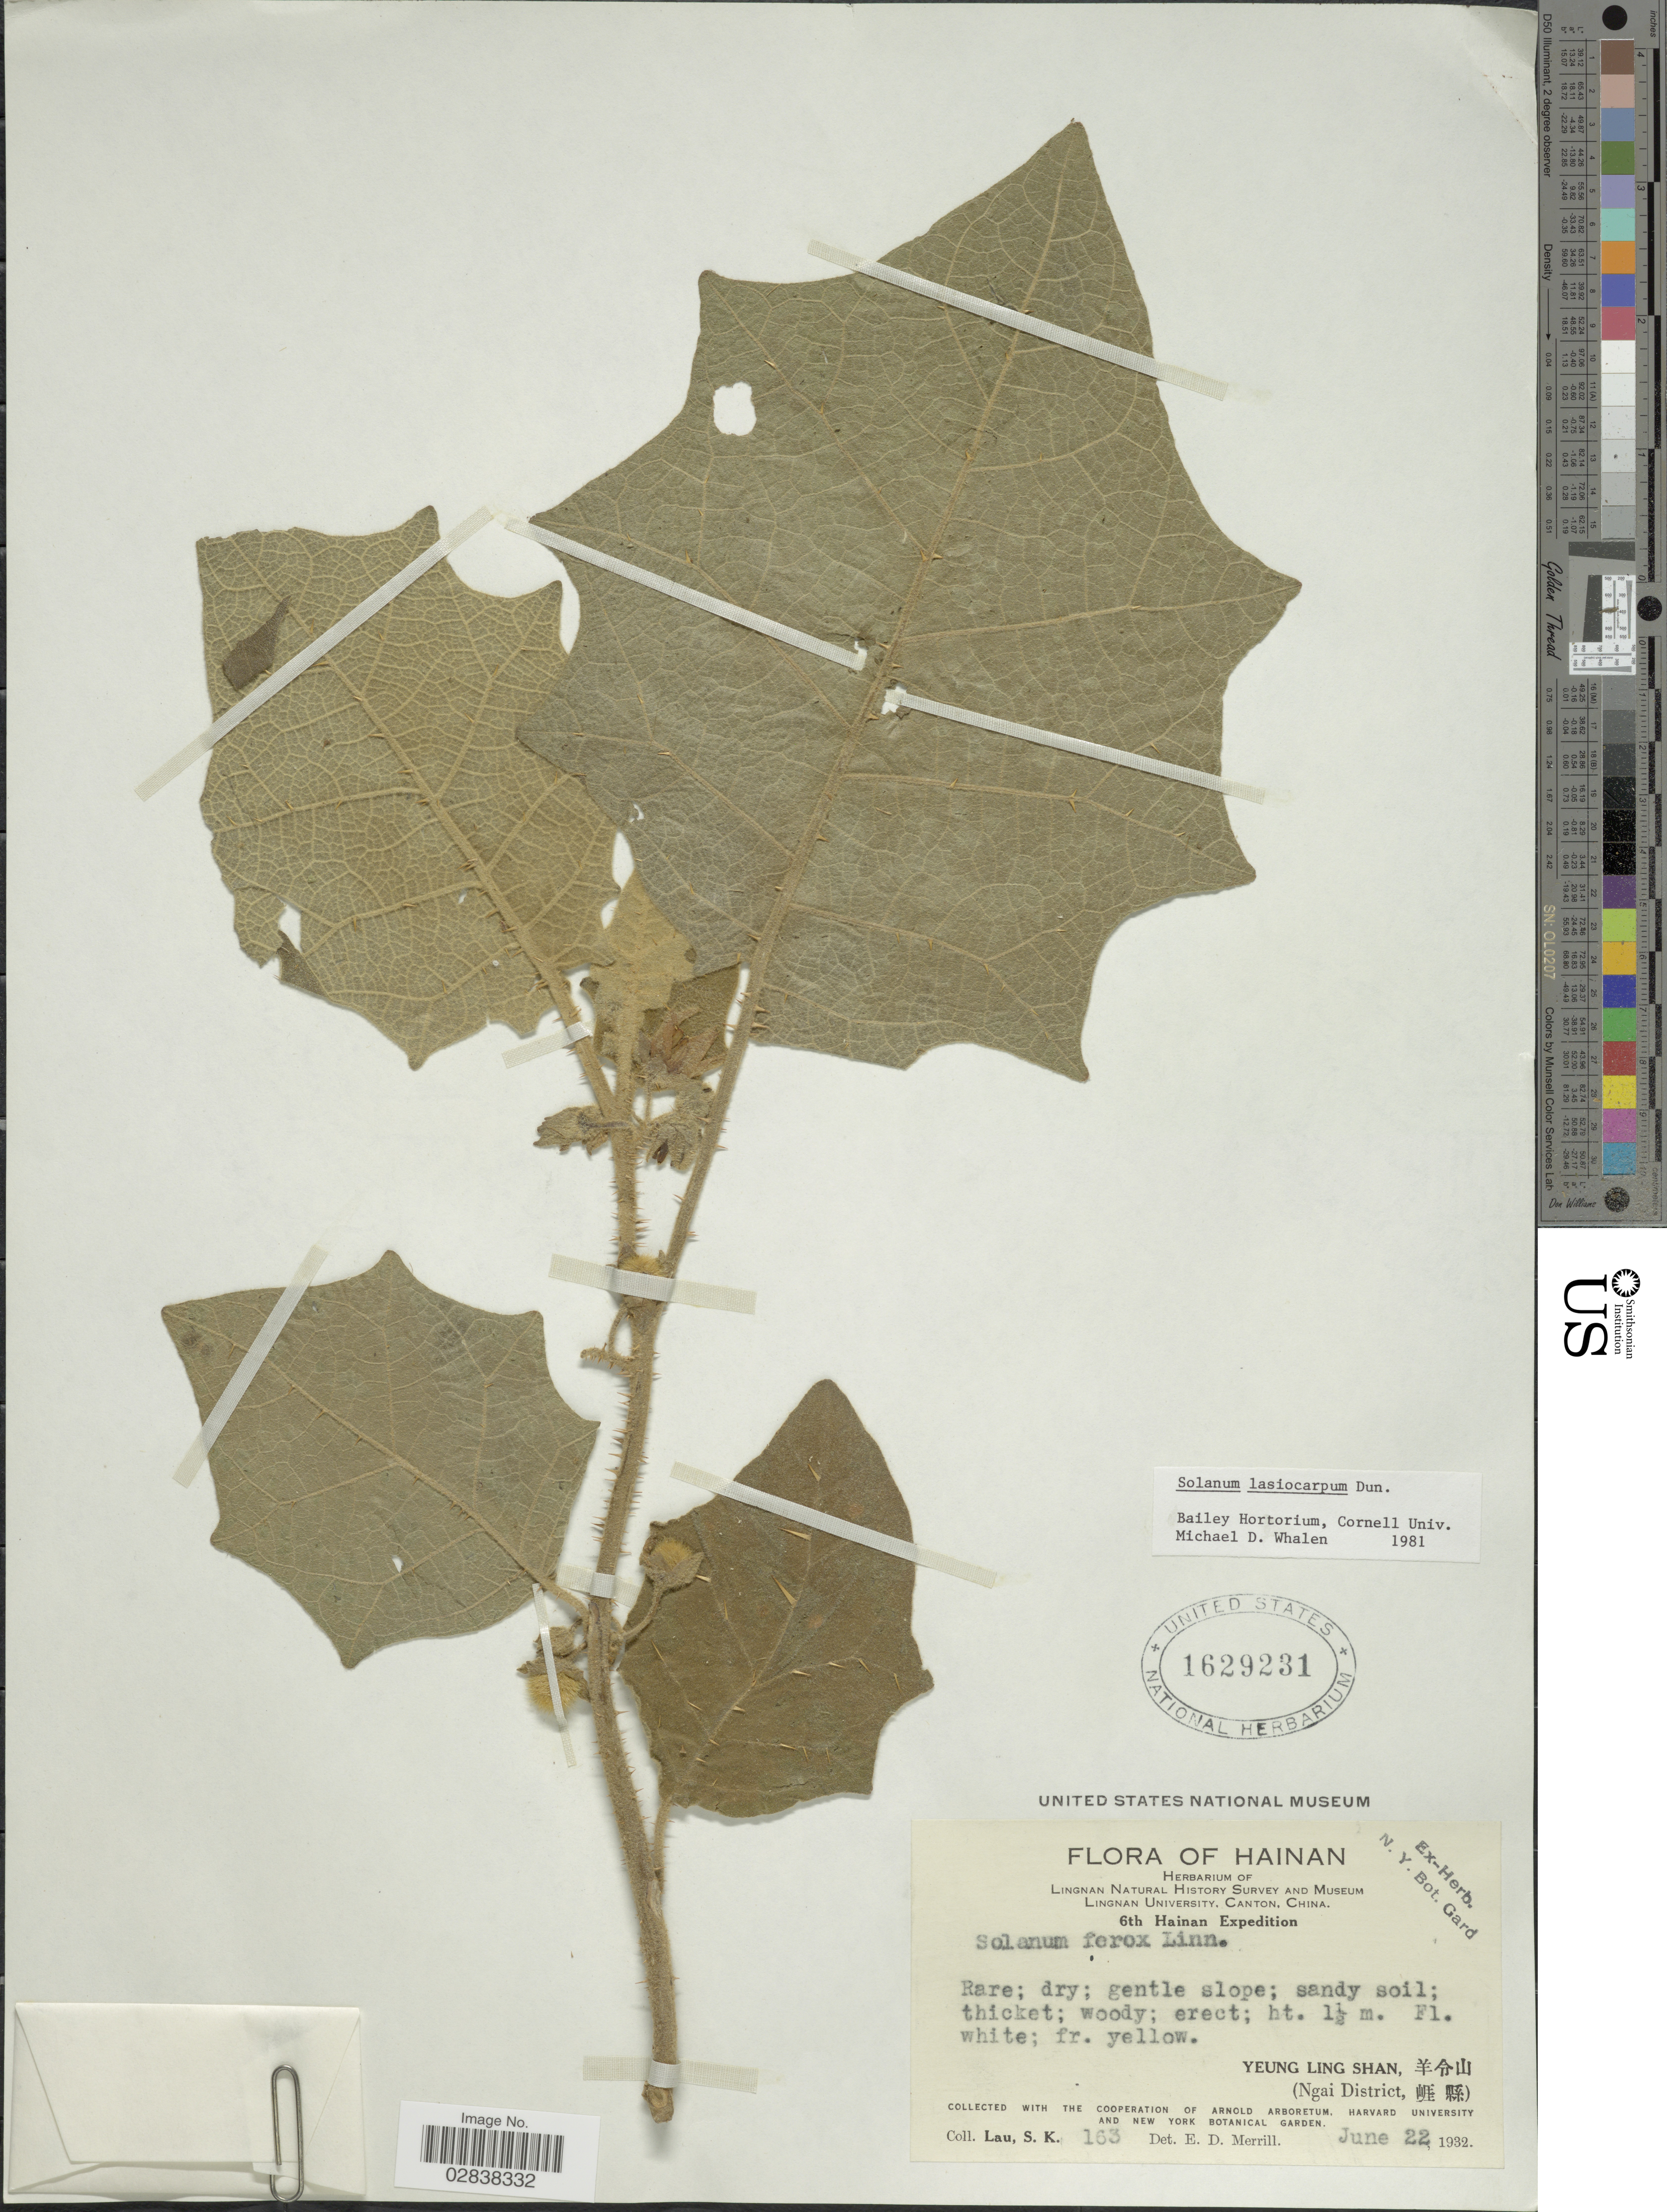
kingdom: Plantae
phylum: Tracheophyta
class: Magnoliopsida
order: Solanales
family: Solanaceae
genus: Solanum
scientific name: Solanum lasiocarpum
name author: Dunal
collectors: S. K. Lau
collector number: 163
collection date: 1932-06-22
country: China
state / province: Hainan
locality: Yeung Ling Shan, Ngai District.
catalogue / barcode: US 1629231